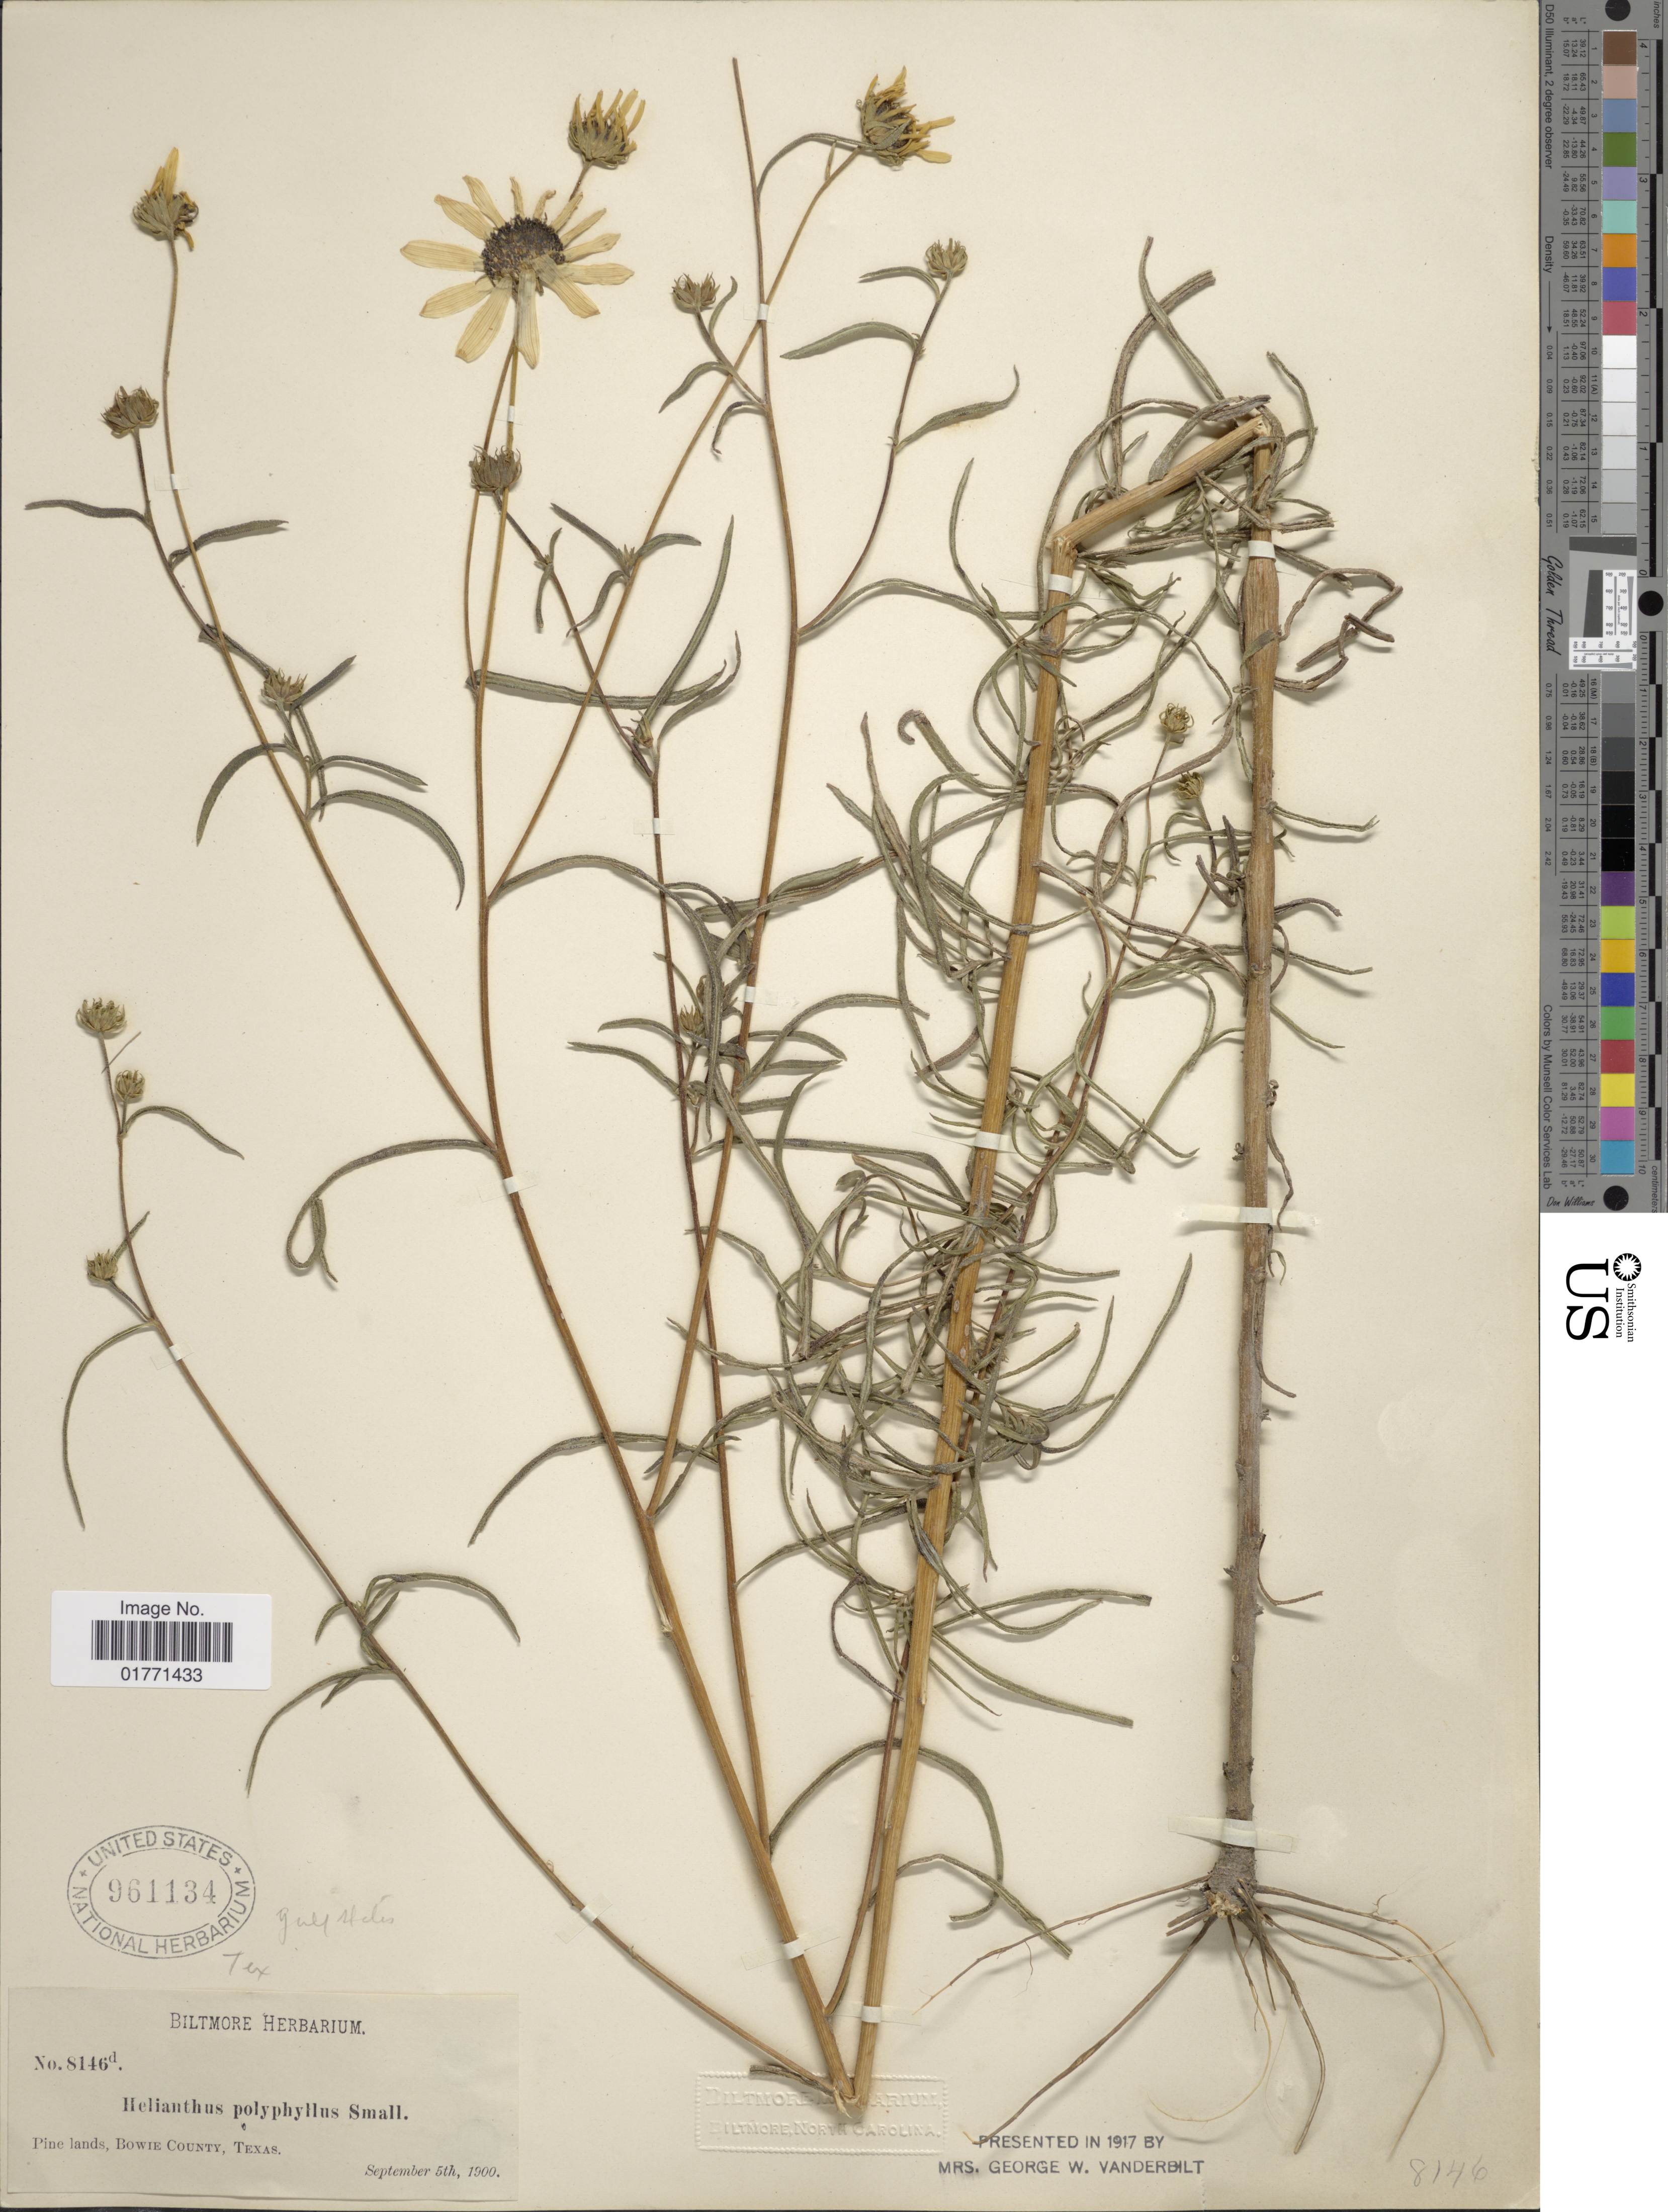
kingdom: Plantae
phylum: Tracheophyta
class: Magnoliopsida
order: Asterales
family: Asteraceae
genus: Helianthus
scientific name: Helianthus polyphyllus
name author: Small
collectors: ex herb. Biltmore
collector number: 8146d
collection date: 1900-09-05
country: United States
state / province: Texas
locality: Pine lands, Bowie County.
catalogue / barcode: US 961134